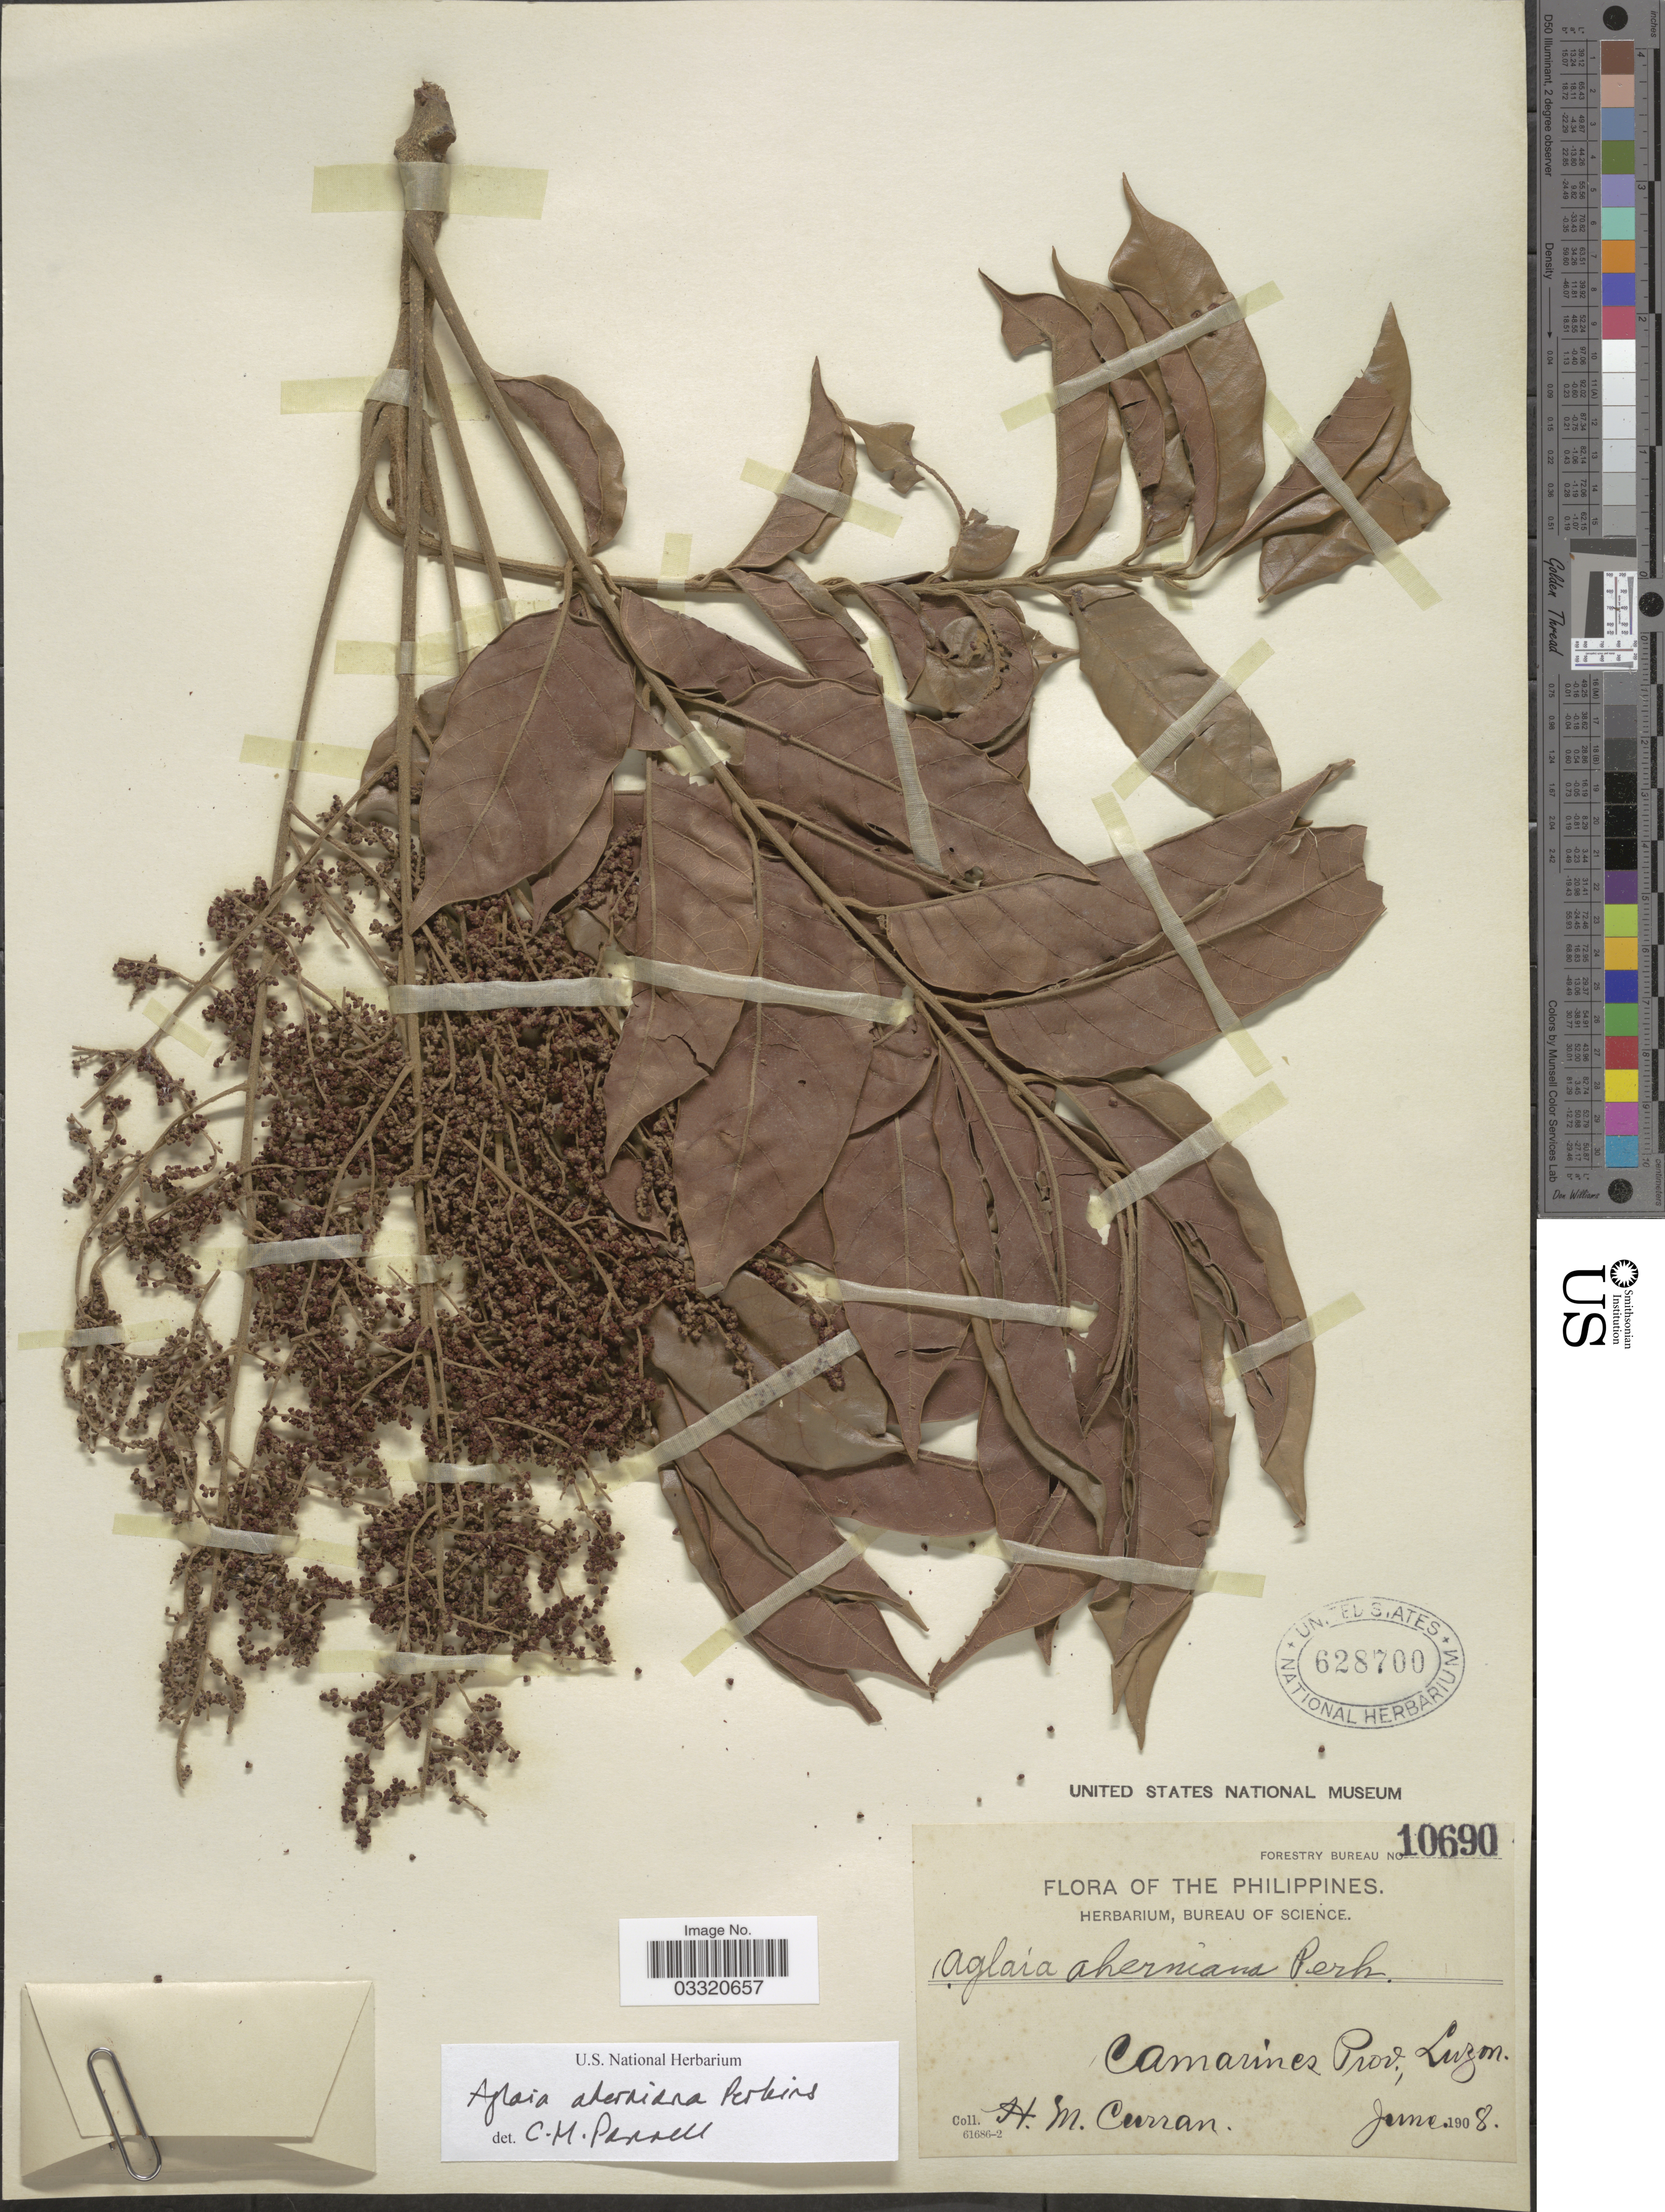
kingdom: Plantae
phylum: Tracheophyta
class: Magnoliopsida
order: Sapindales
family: Meliaceae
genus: Aglaia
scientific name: Aglaia aherniana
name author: Perkins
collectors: H. M. Curran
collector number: Forestry Bureau 10690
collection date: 1908-06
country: Philippines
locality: Camarines Prov., Luzon.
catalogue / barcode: US 628700